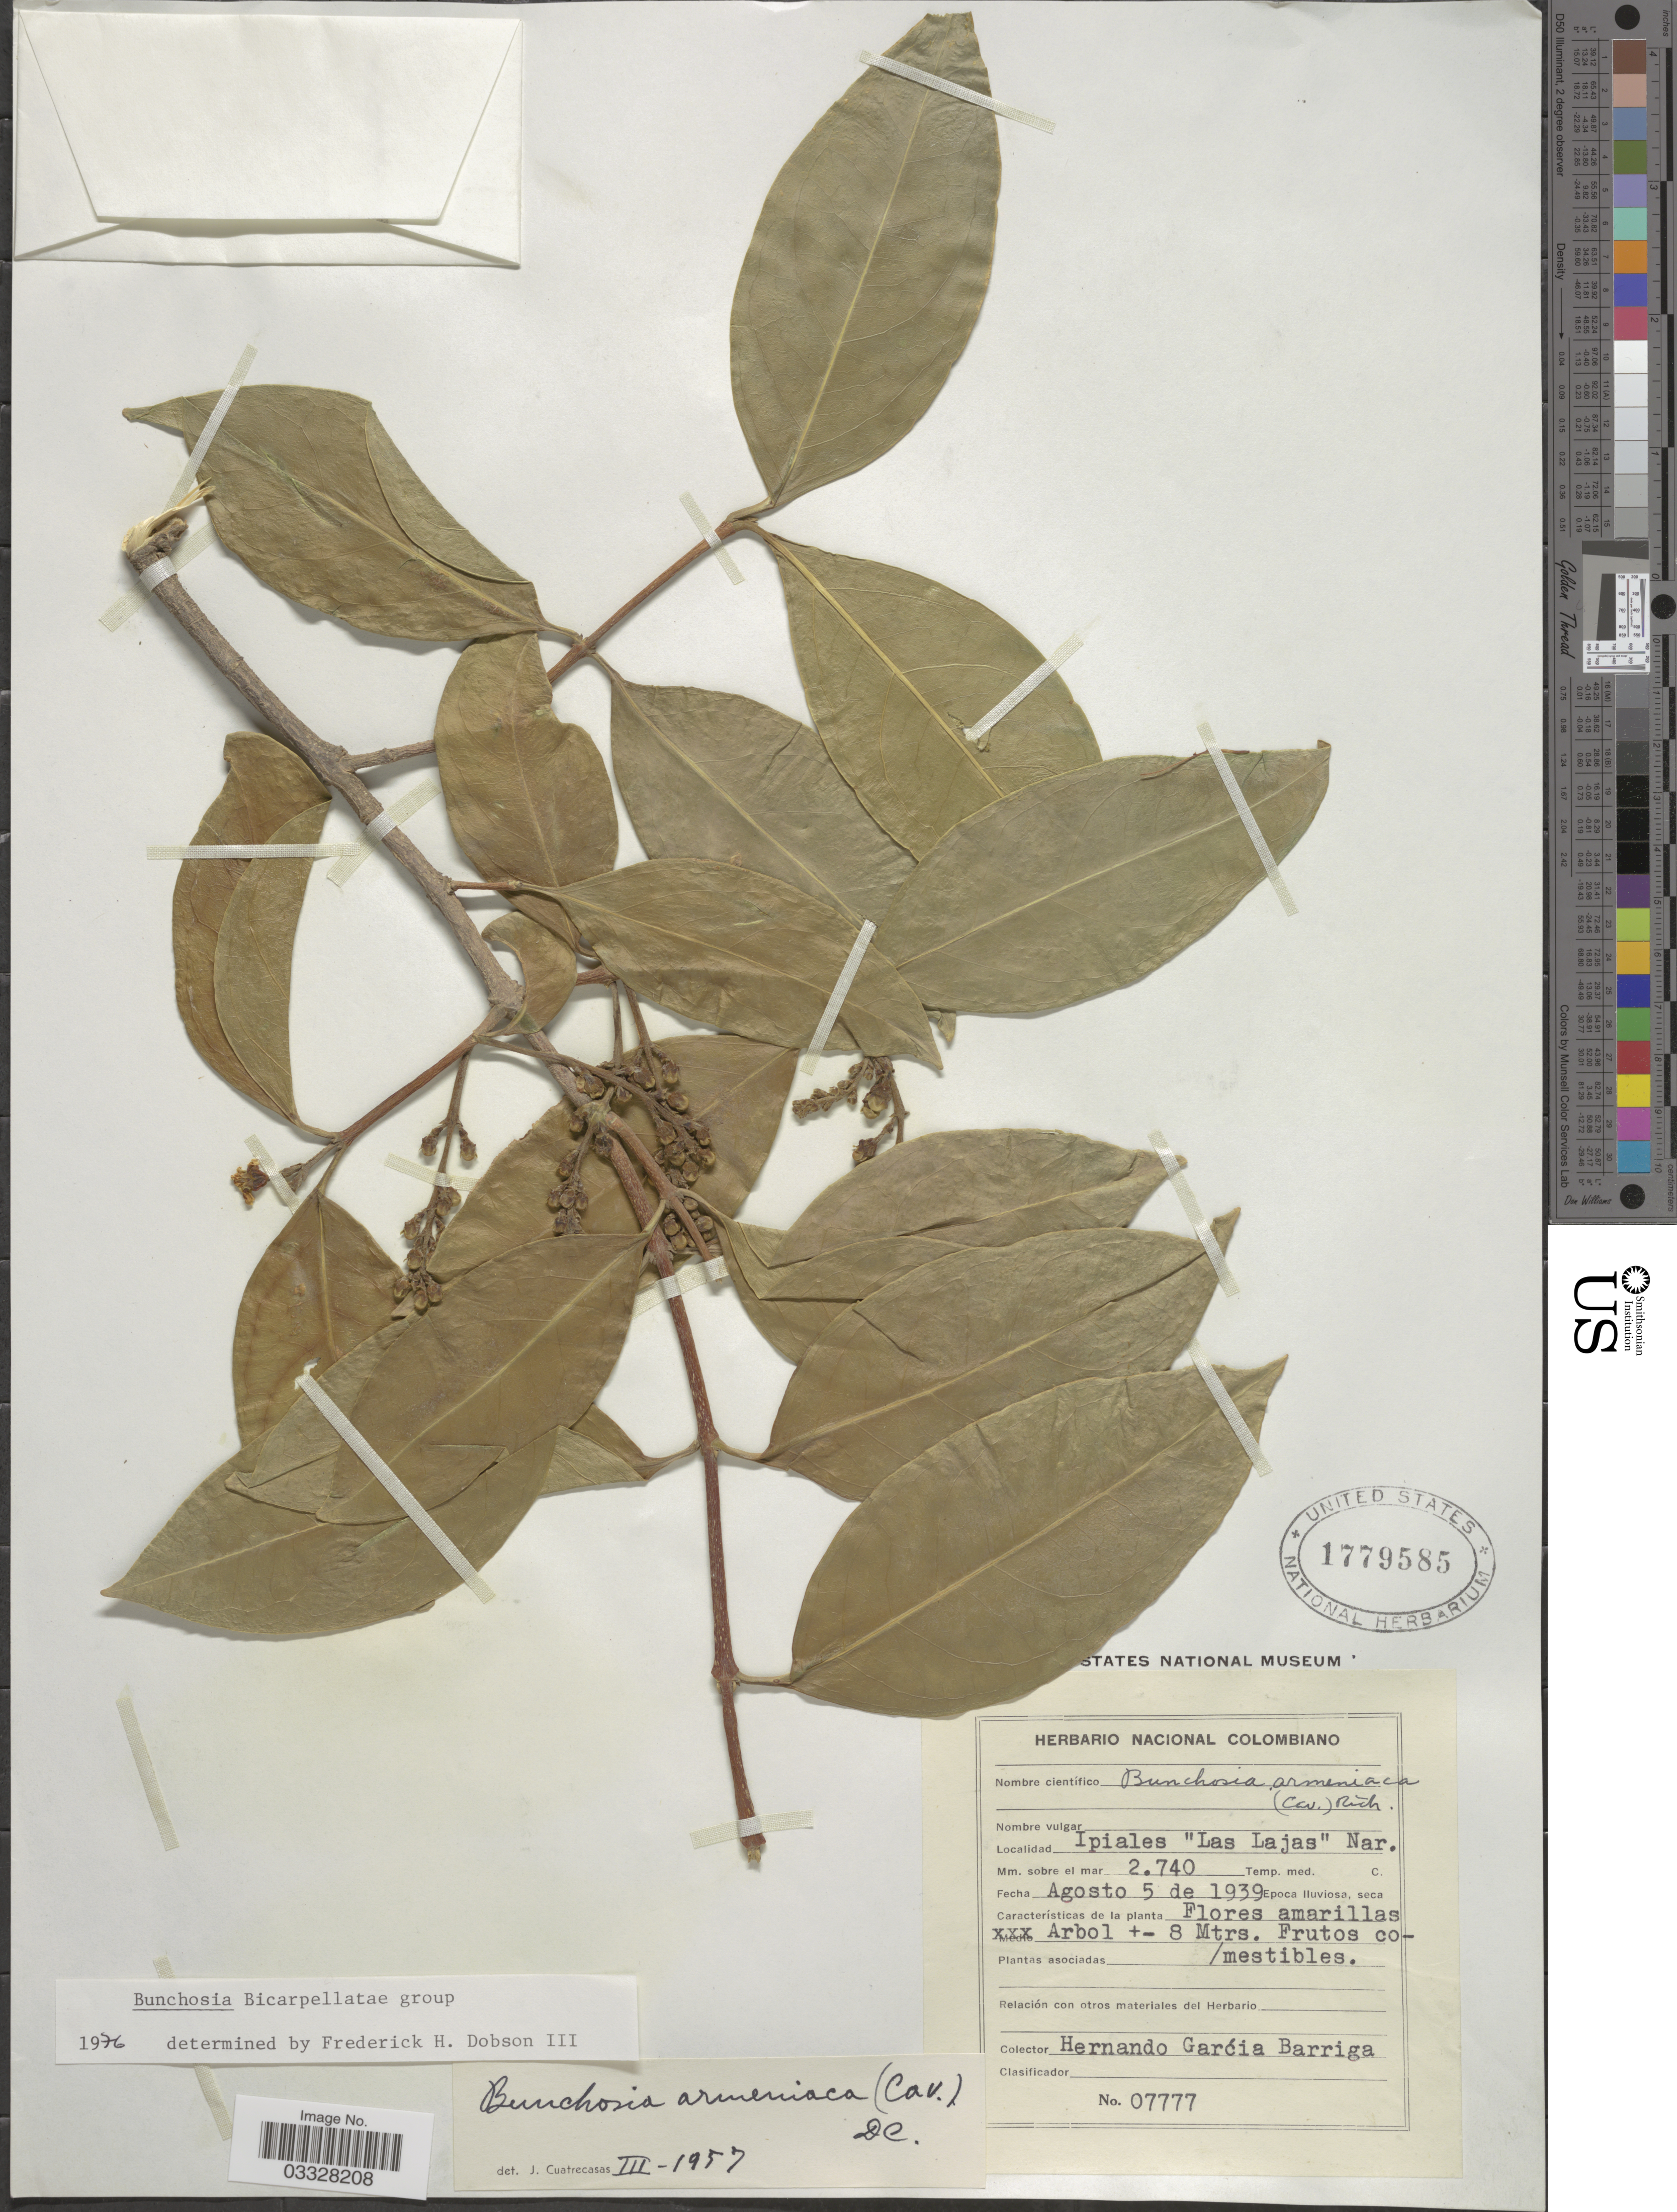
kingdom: Plantae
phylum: Tracheophyta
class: Magnoliopsida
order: Malpighiales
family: Malpighiaceae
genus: Bunchosia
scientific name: Bunchosia armeniaca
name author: (Cav.) DC.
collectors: H. García Barriga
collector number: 07777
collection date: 1939-08-05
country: Colombia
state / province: Nariño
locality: Ipiales "Las Lajas" Nar.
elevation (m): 2740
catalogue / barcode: US 1779585